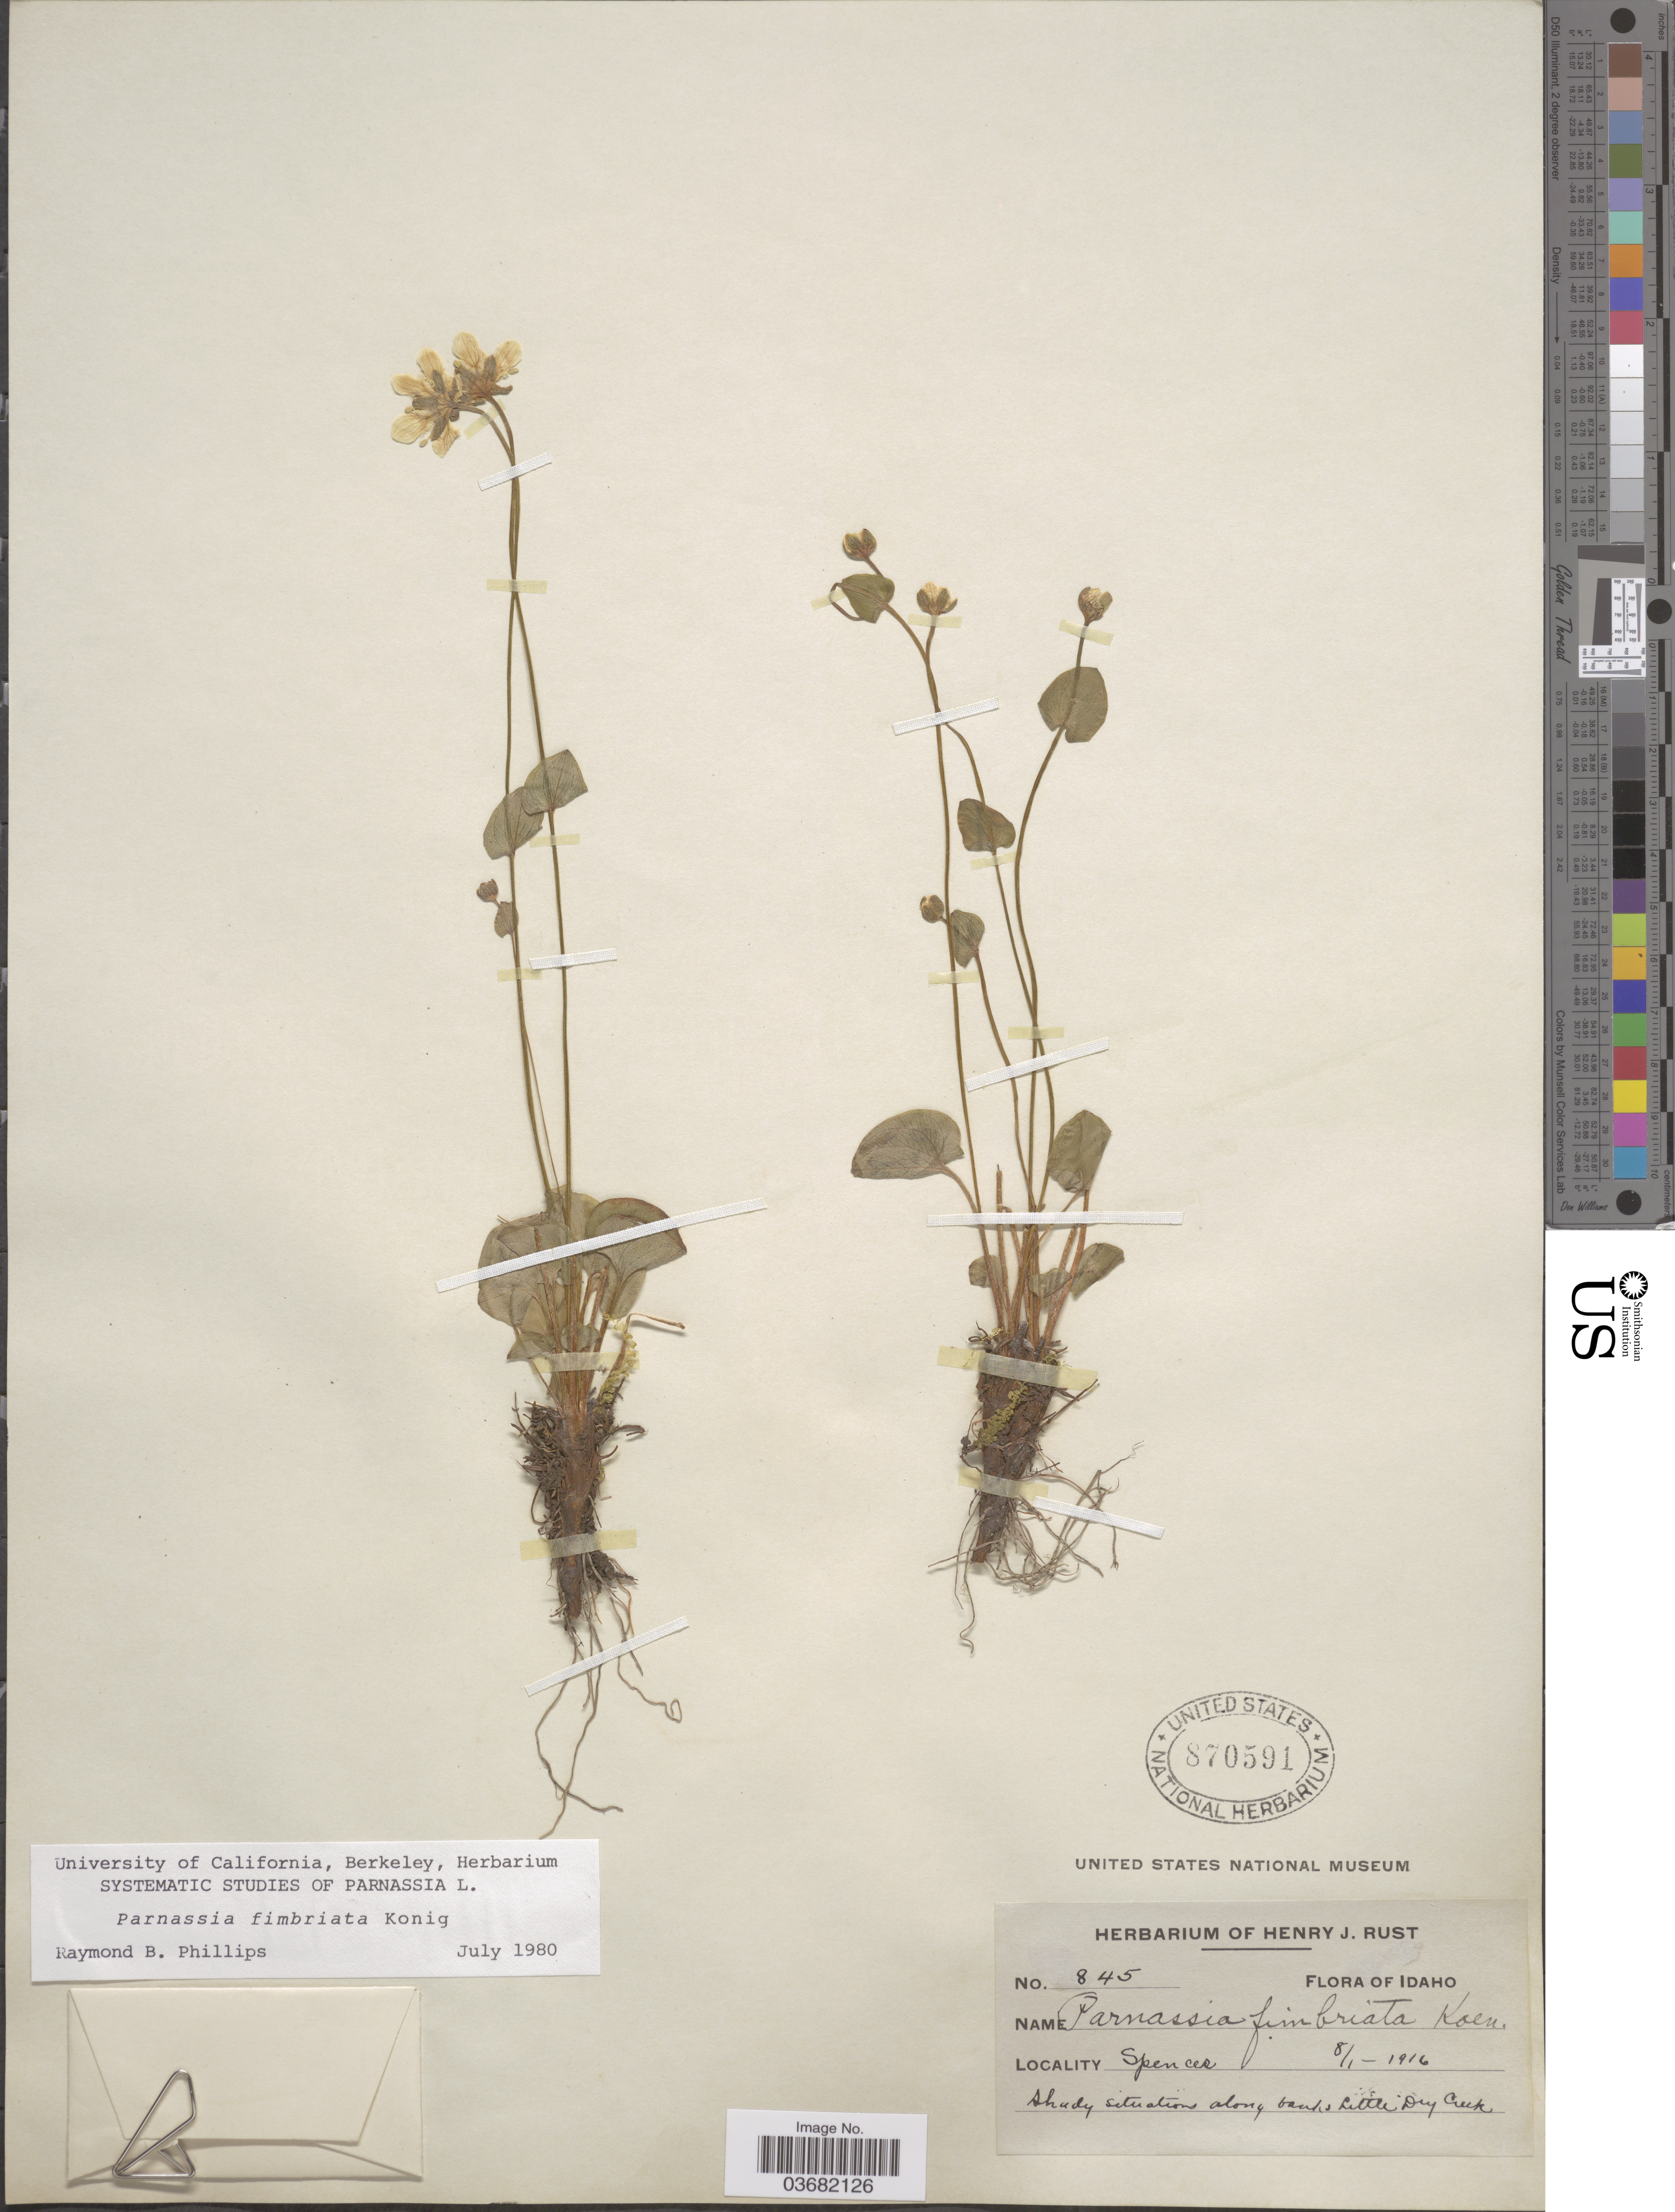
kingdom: Plantae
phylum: Tracheophyta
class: Magnoliopsida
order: Celastrales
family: Parnassiaceae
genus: Parnassia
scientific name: Parnassia fimbriata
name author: K.D. Koenig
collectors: ex herb. Henry J. Rust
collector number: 845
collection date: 1916-08-01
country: United States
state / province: Idaho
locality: Spencer. Shady situation along banks, Little Dry Creek.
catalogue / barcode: US 870591